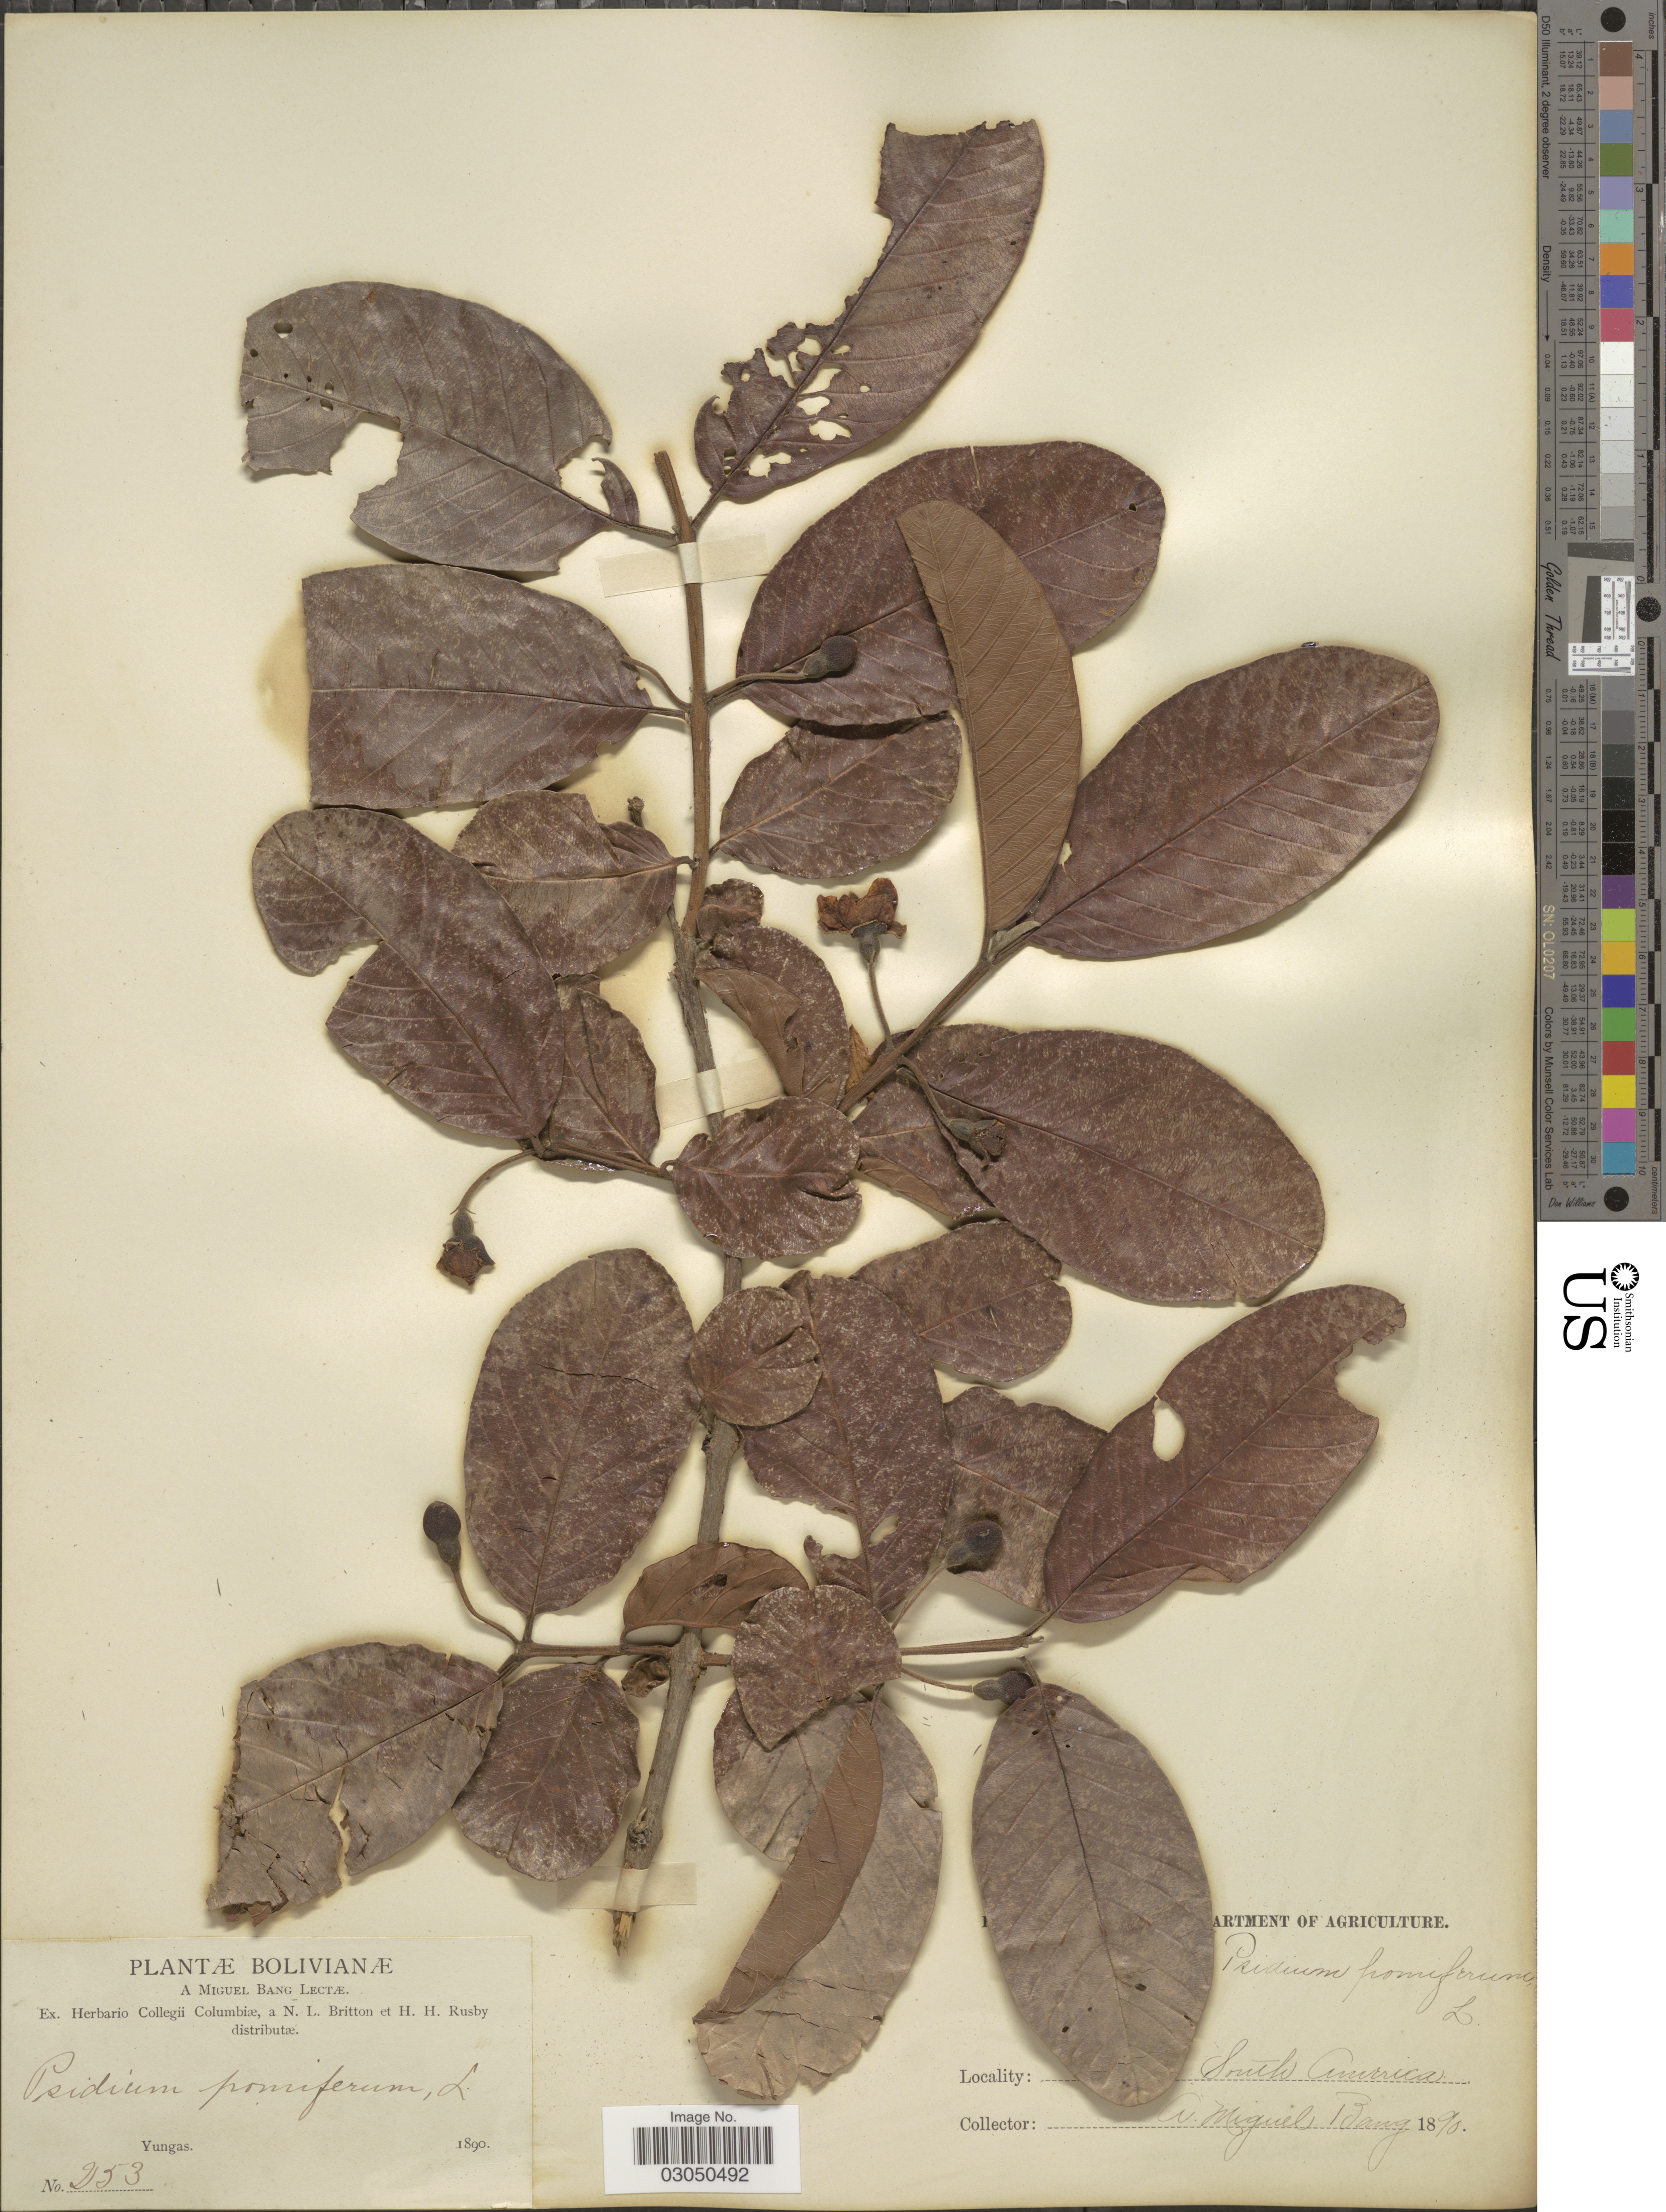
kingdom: Plantae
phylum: Tracheophyta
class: Magnoliopsida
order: Myrtales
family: Myrtaceae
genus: Psidium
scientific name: Psidium guajava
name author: L.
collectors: M. Bang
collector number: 253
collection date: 1890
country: Bolivia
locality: Yungas.